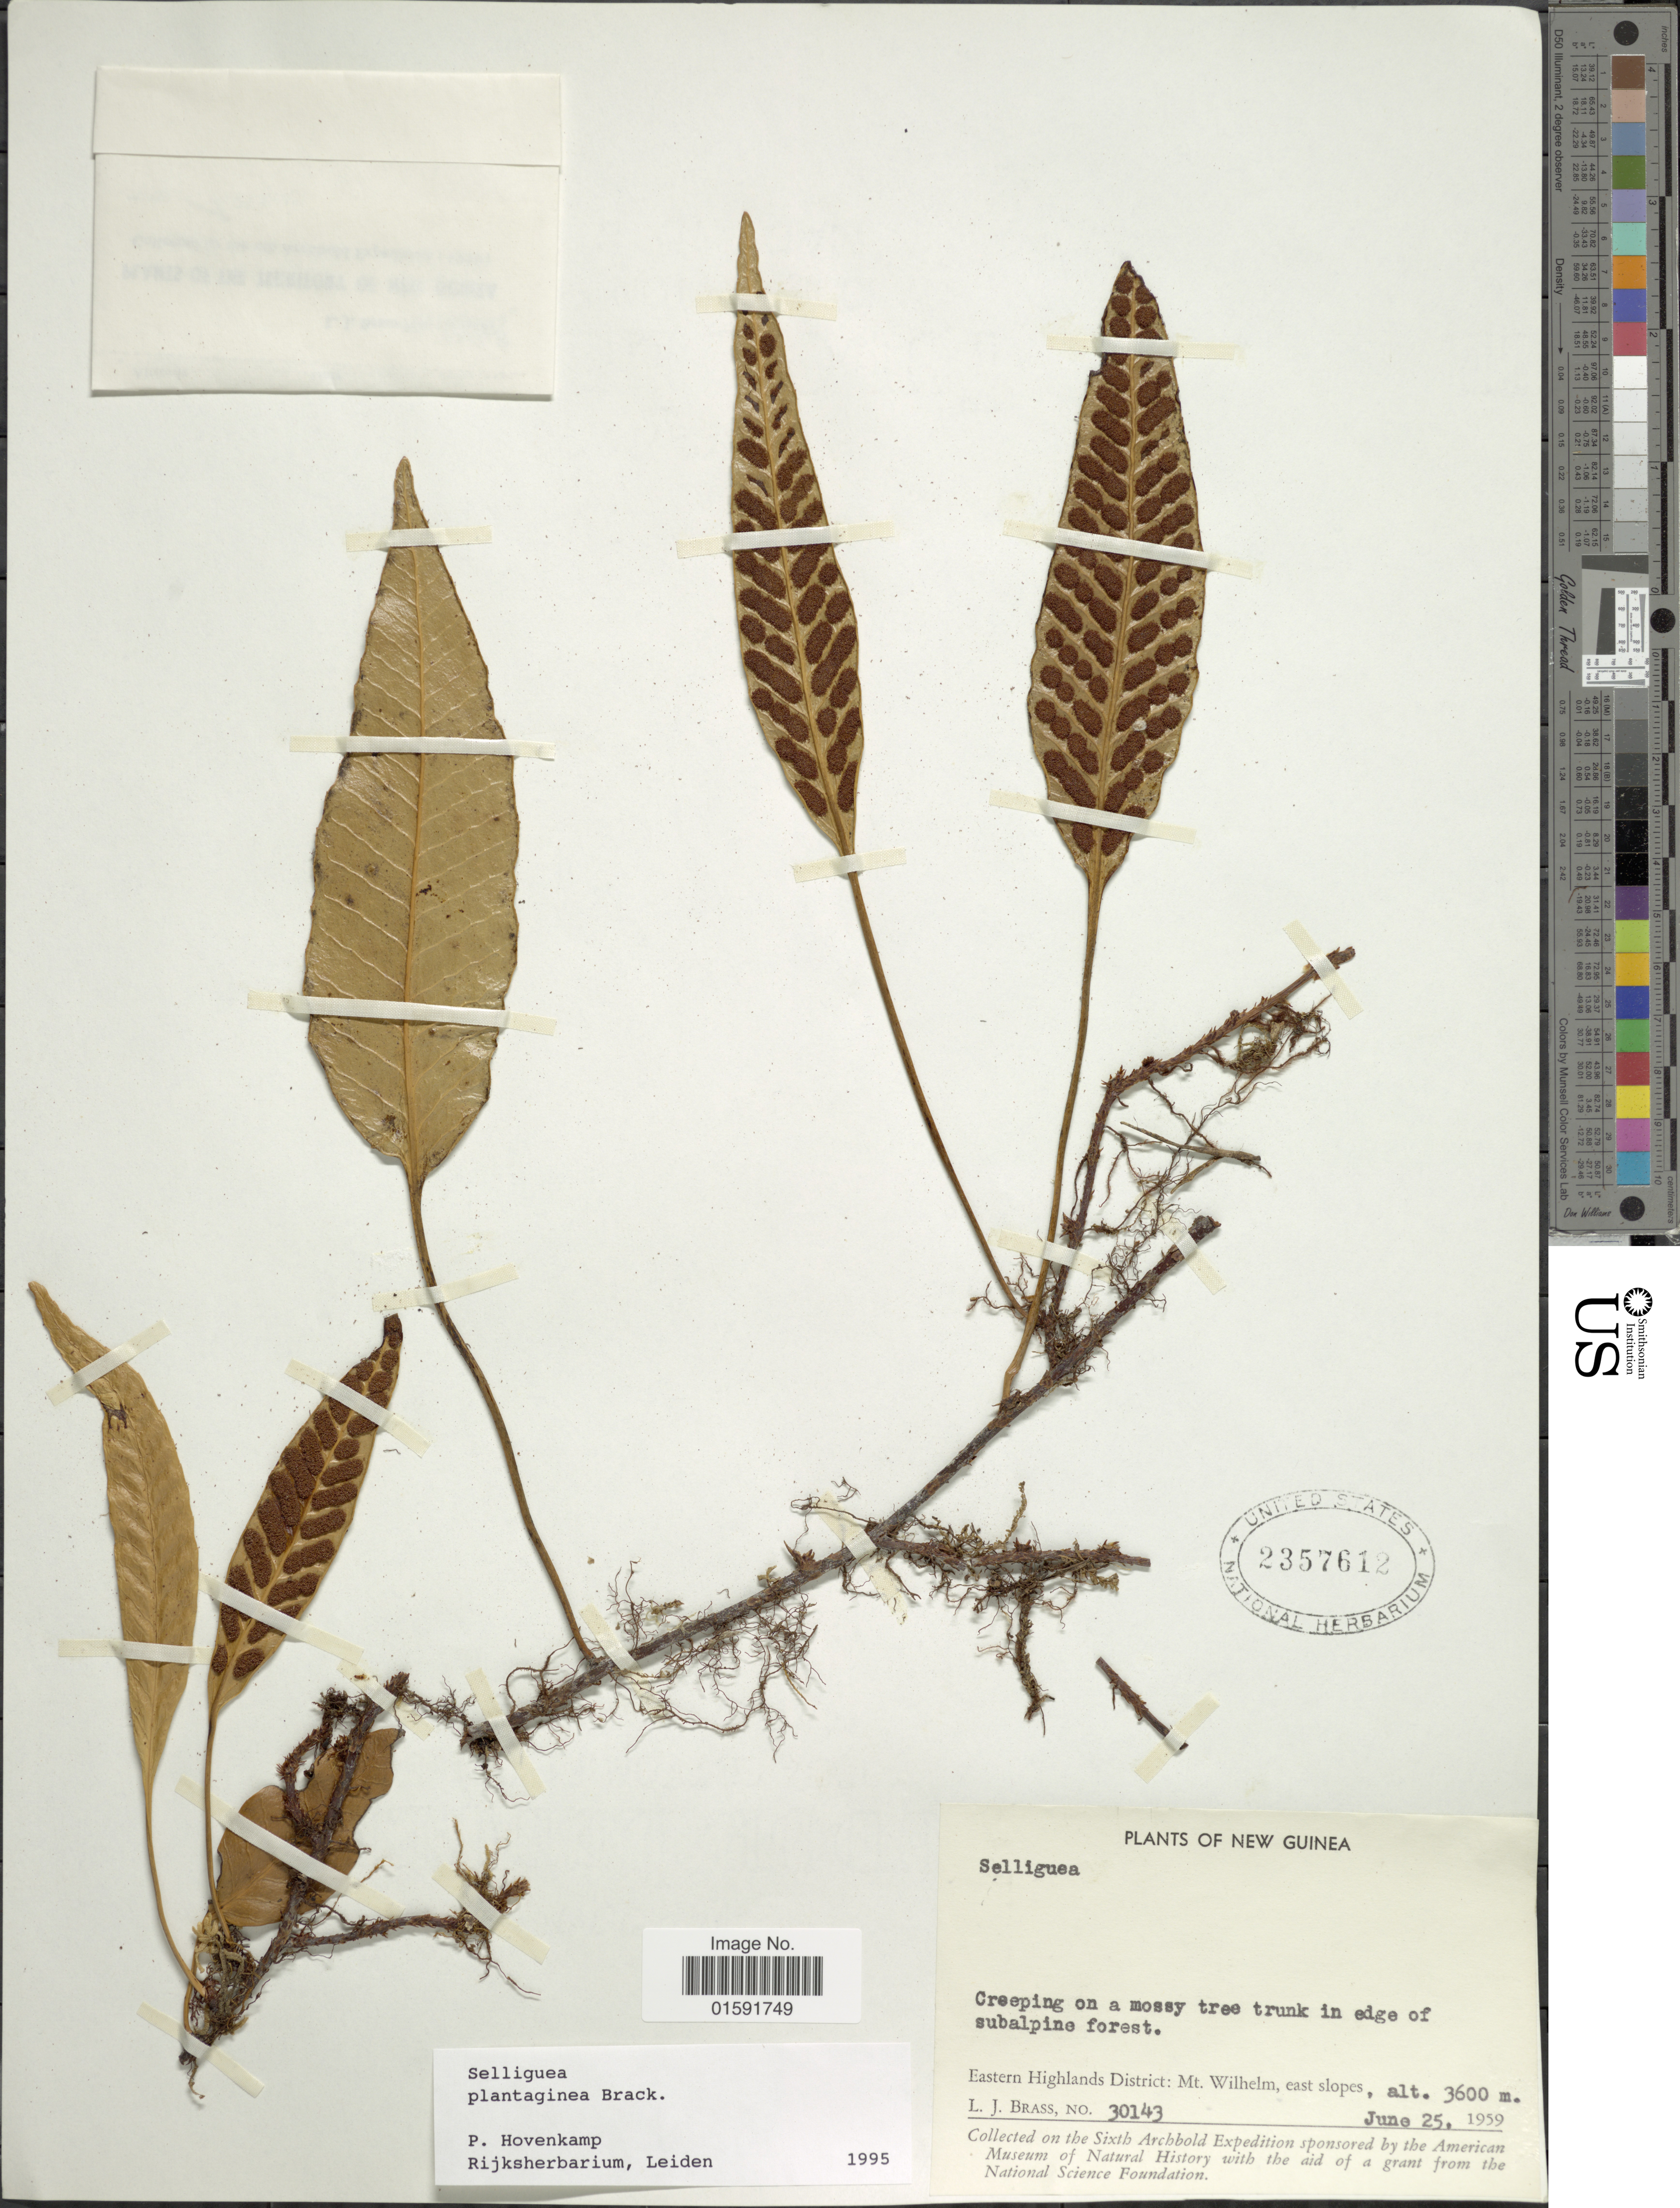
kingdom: Plantae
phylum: Tracheophyta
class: Polypodiopsida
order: Polypodiales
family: Polypodiaceae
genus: Selliguea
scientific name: Selliguea plantaginea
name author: Brack. in Wilkes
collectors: L. J. Brass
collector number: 30143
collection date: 1959-06-26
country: Papua New Guinea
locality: New Guinea, Eastern Highlands District; Mt. Wilhelms slopes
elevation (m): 3600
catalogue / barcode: US 2357612